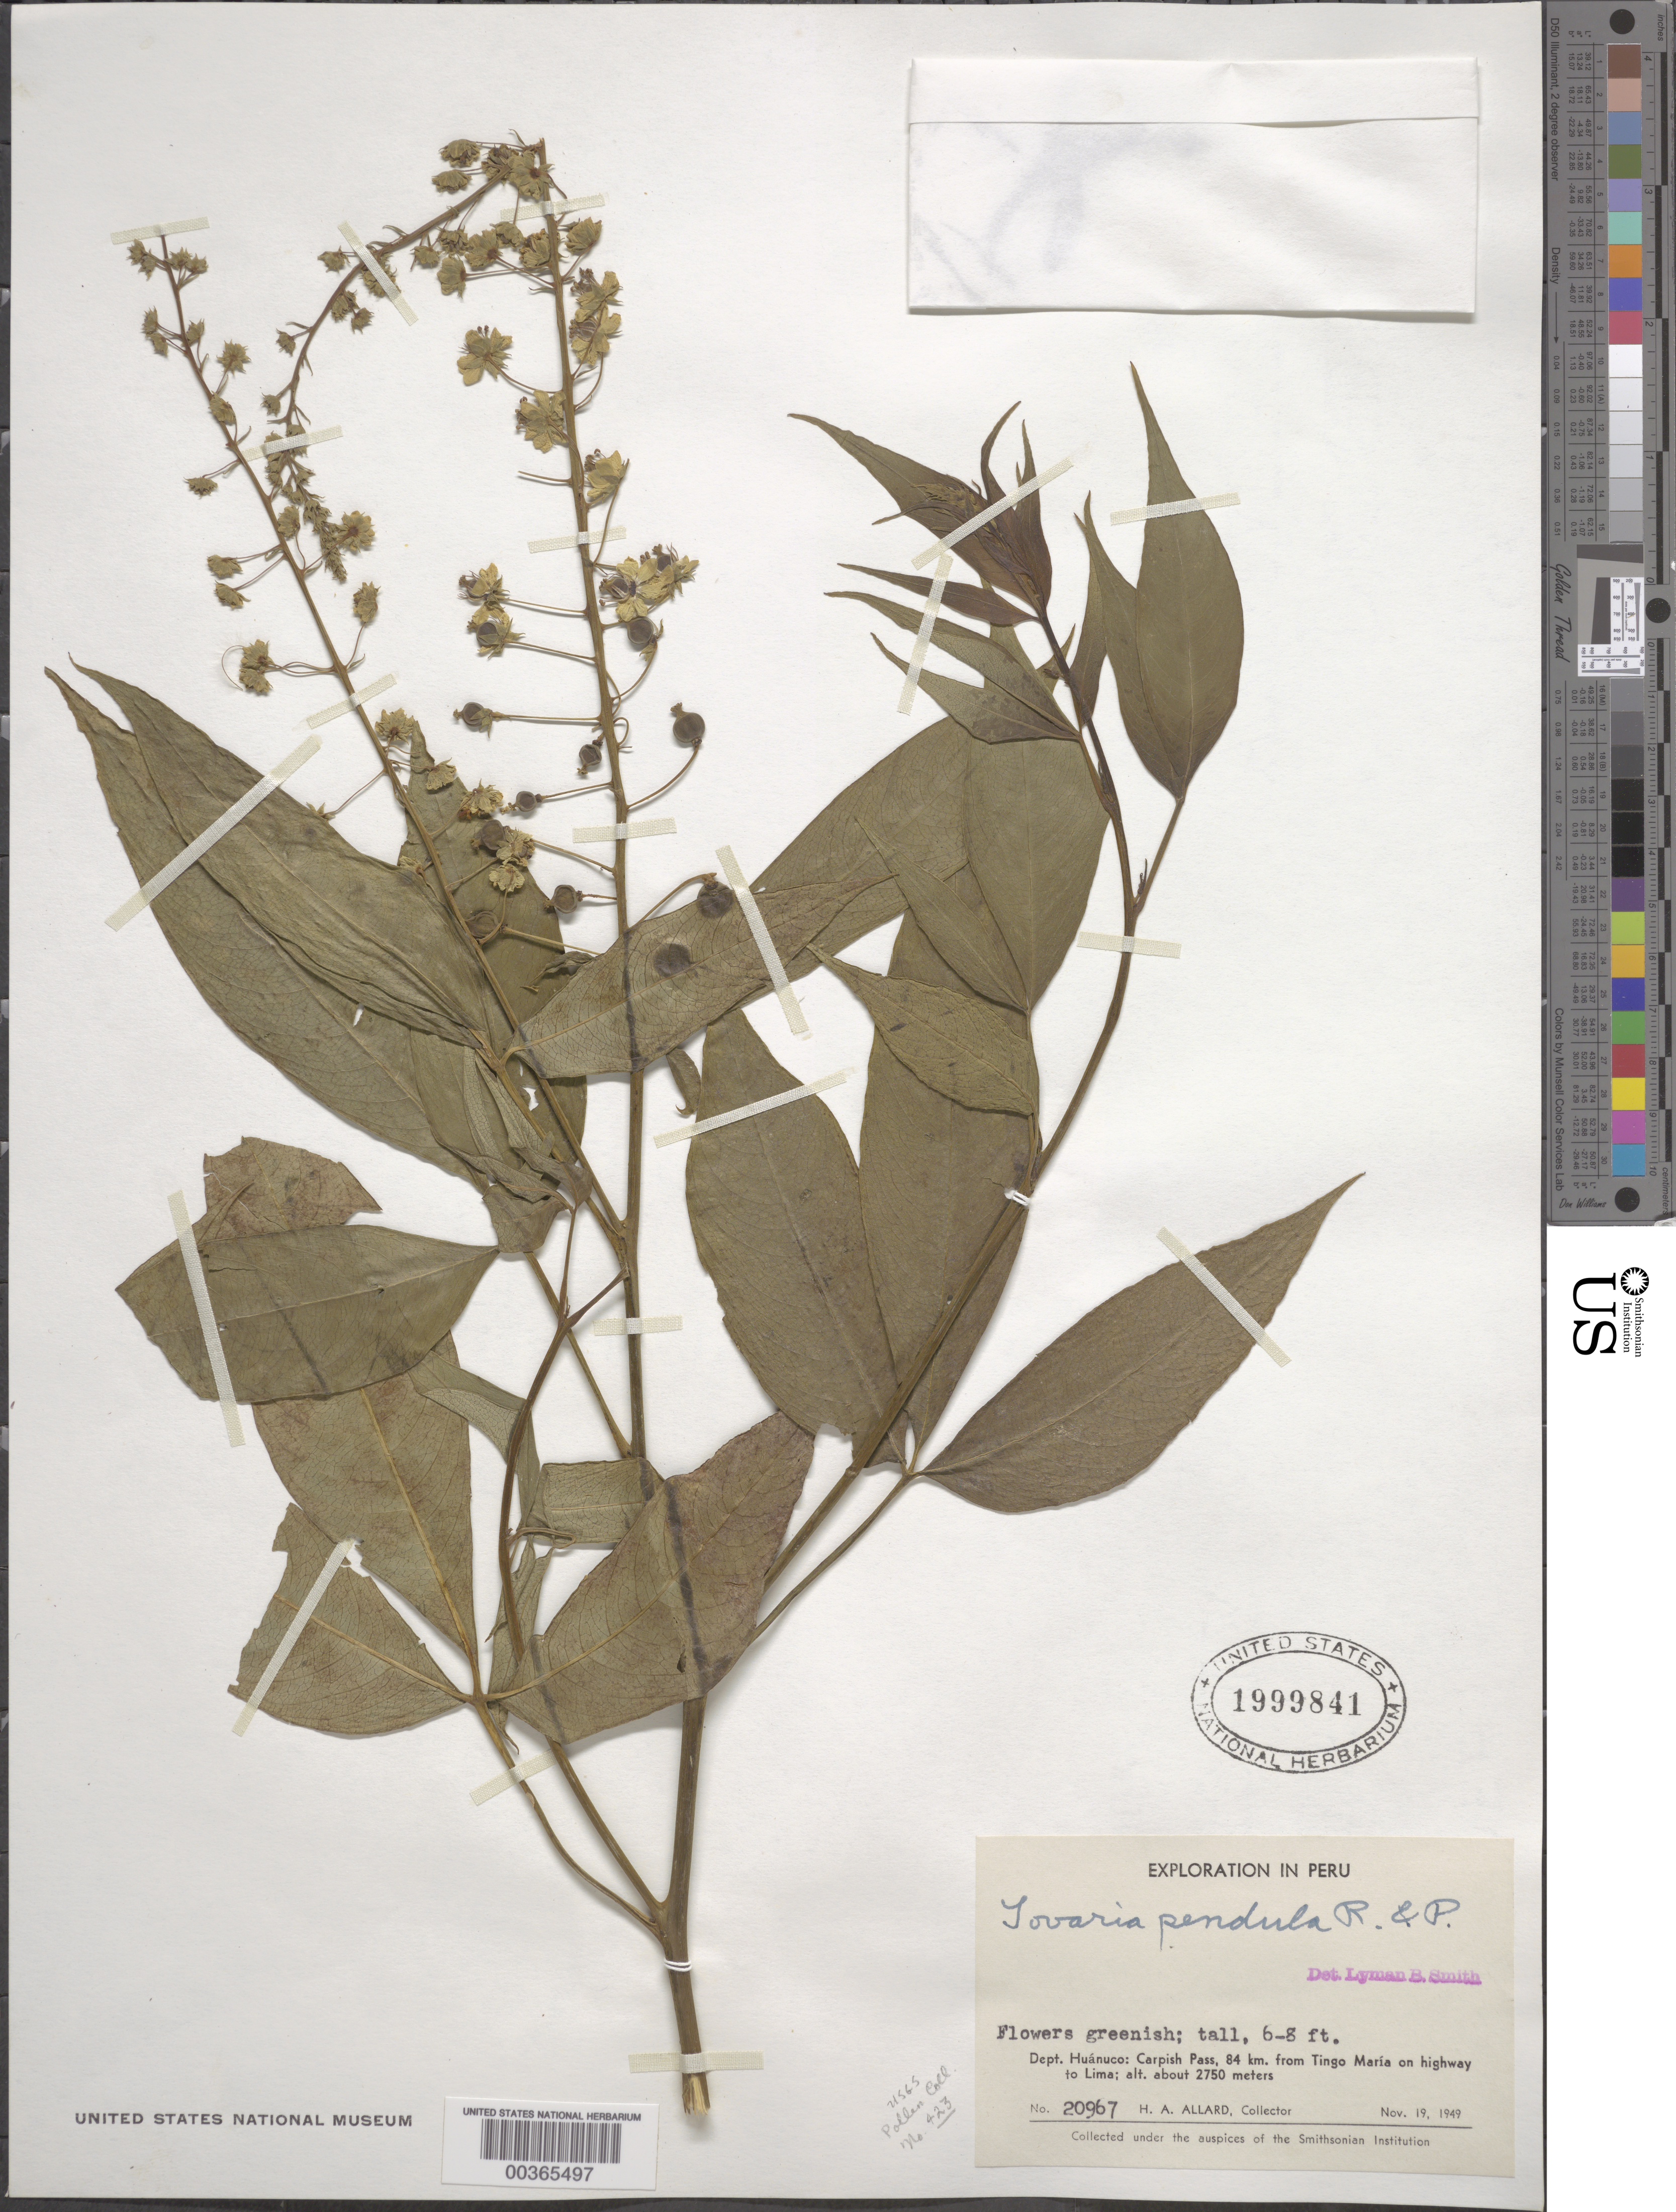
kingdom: Plantae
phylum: Tracheophyta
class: Magnoliopsida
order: Brassicales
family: Tovariaceae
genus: Tovaria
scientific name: Tovaria pendula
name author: Ruiz & Pav.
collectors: H. A. Allard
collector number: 20967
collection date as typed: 19 Nov 1949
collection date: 1949-11-19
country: Peru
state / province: Huánuco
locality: Carpish Pass, 84 km from Tingo María on road to Lima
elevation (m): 2750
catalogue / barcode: US 1999841